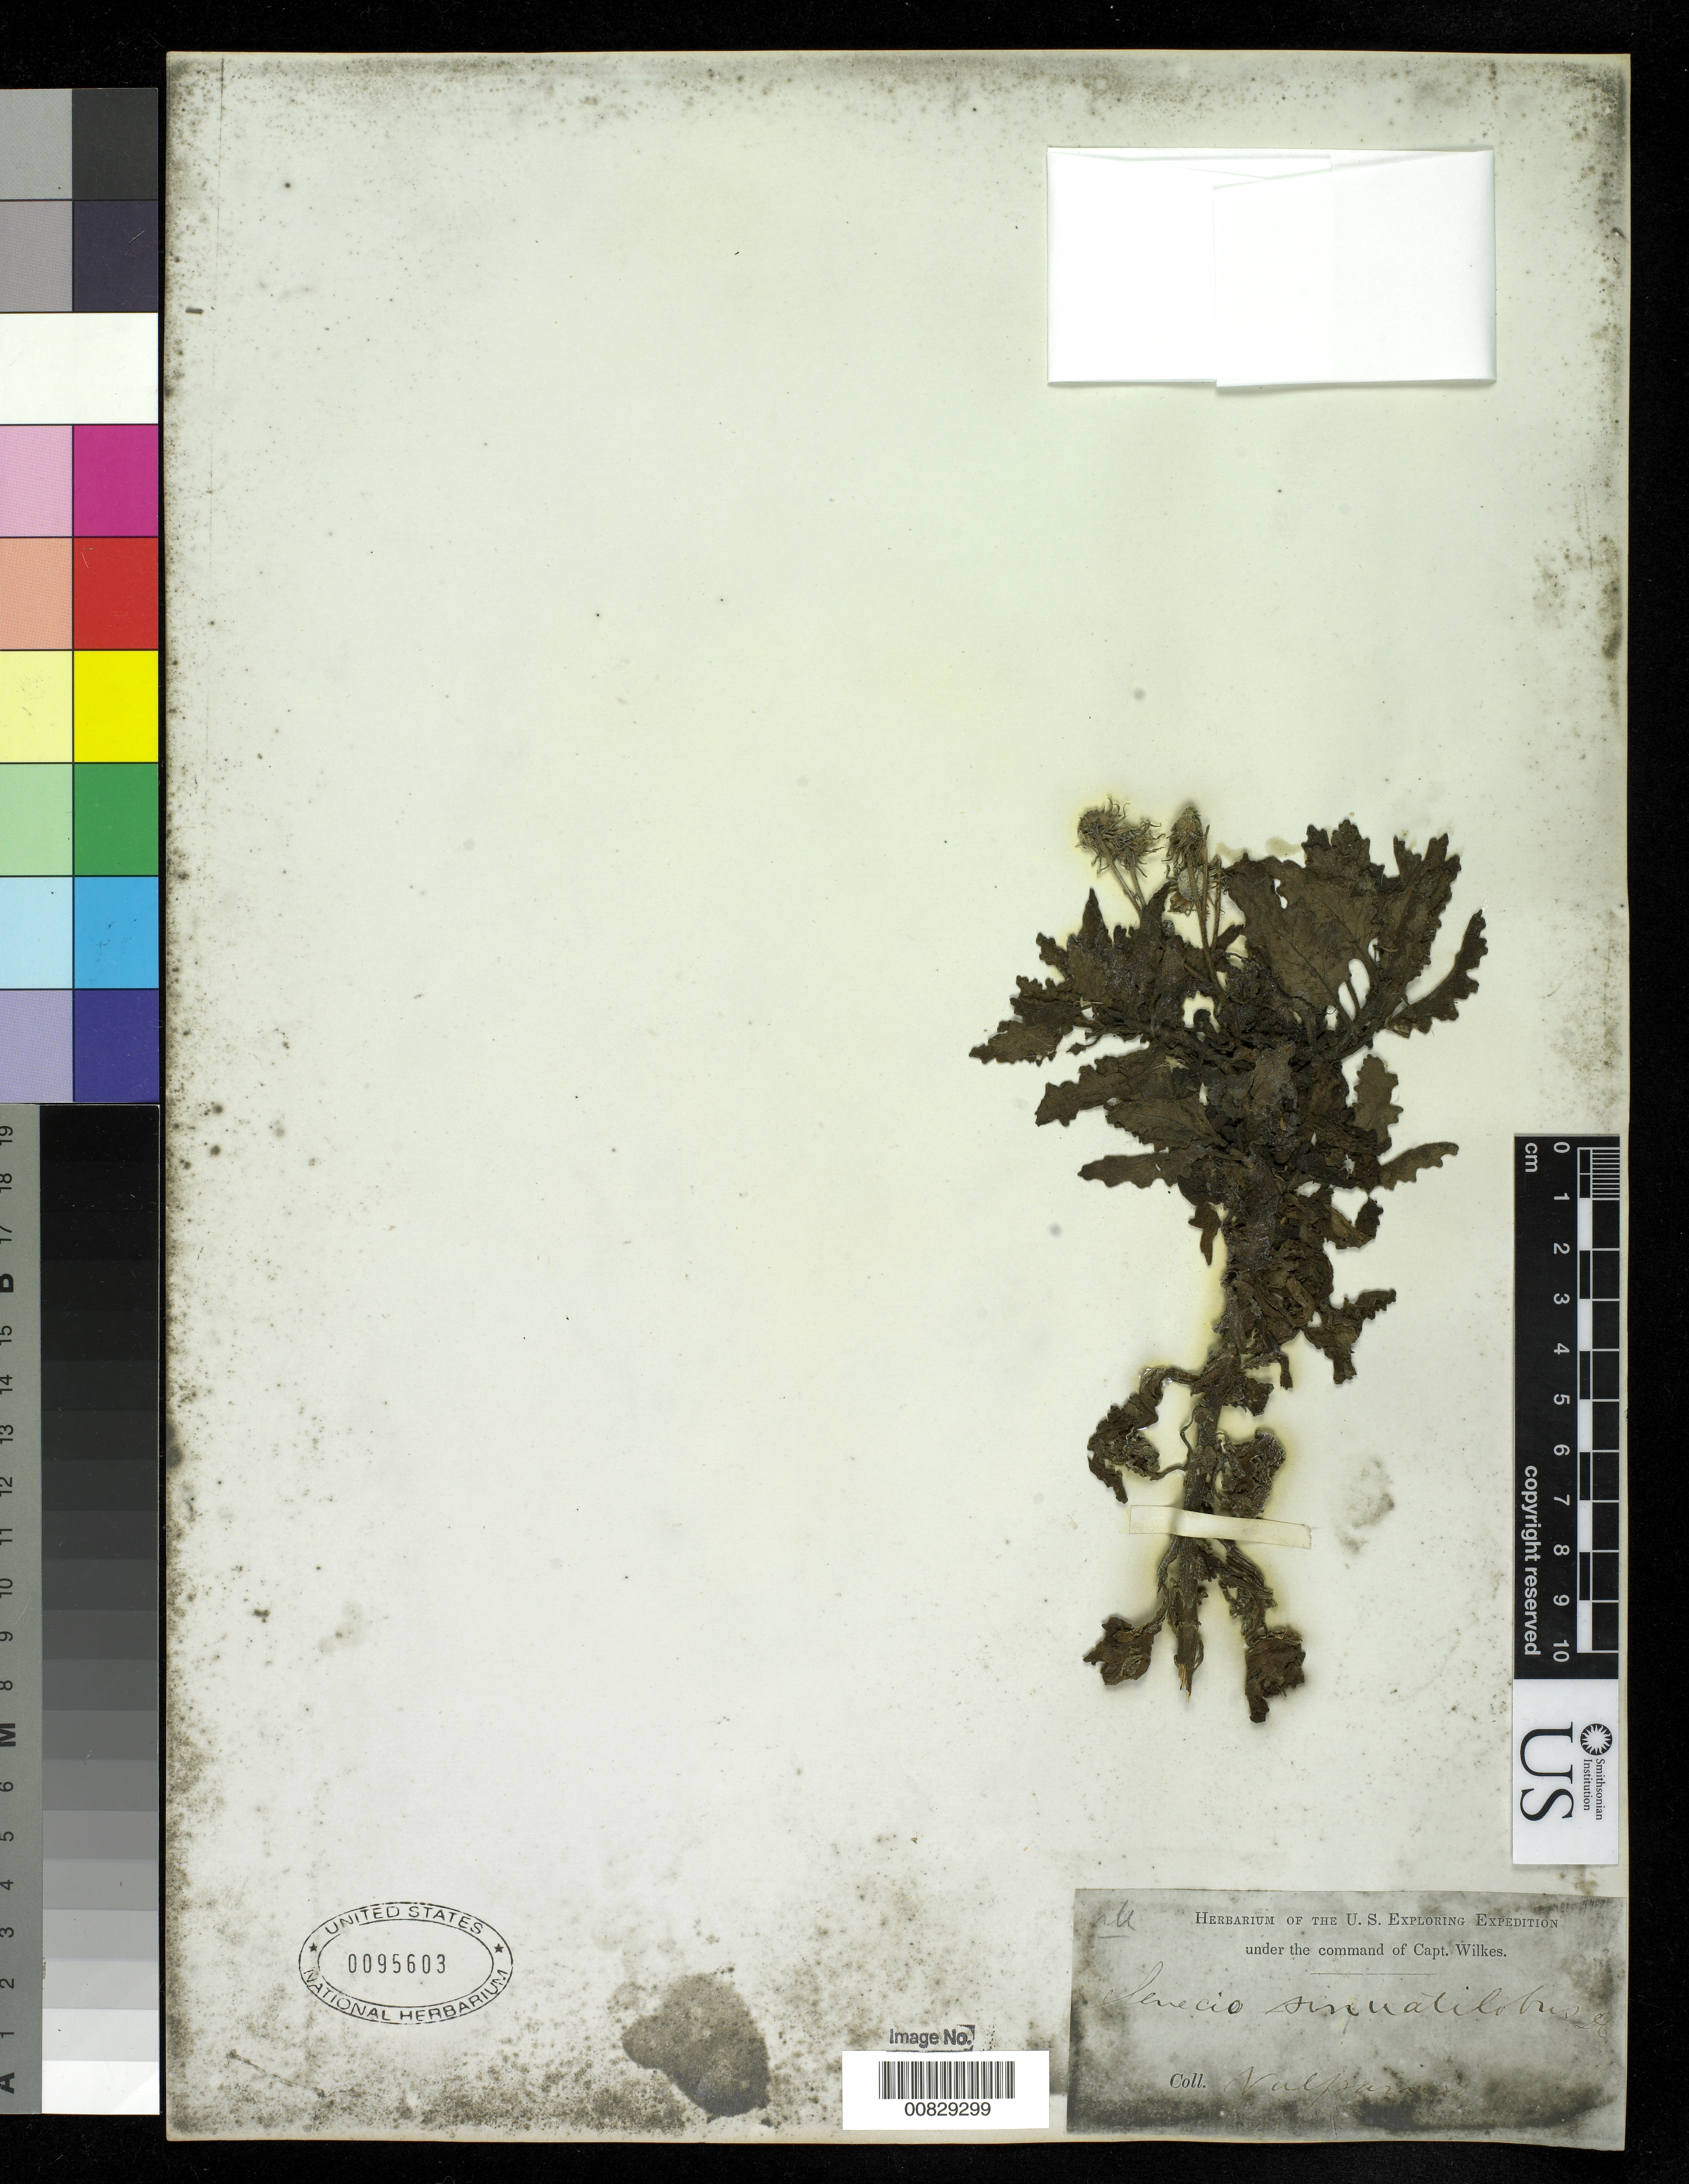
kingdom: Plantae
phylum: Tracheophyta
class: Magnoliopsida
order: Asterales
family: Asteraceae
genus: Senecio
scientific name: Senecio sinuatilobus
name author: DC.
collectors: Wilkes Explor. Exped.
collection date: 1838/1842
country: Chile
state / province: Valparaíso (V)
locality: Valparaiso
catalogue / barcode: US 95603